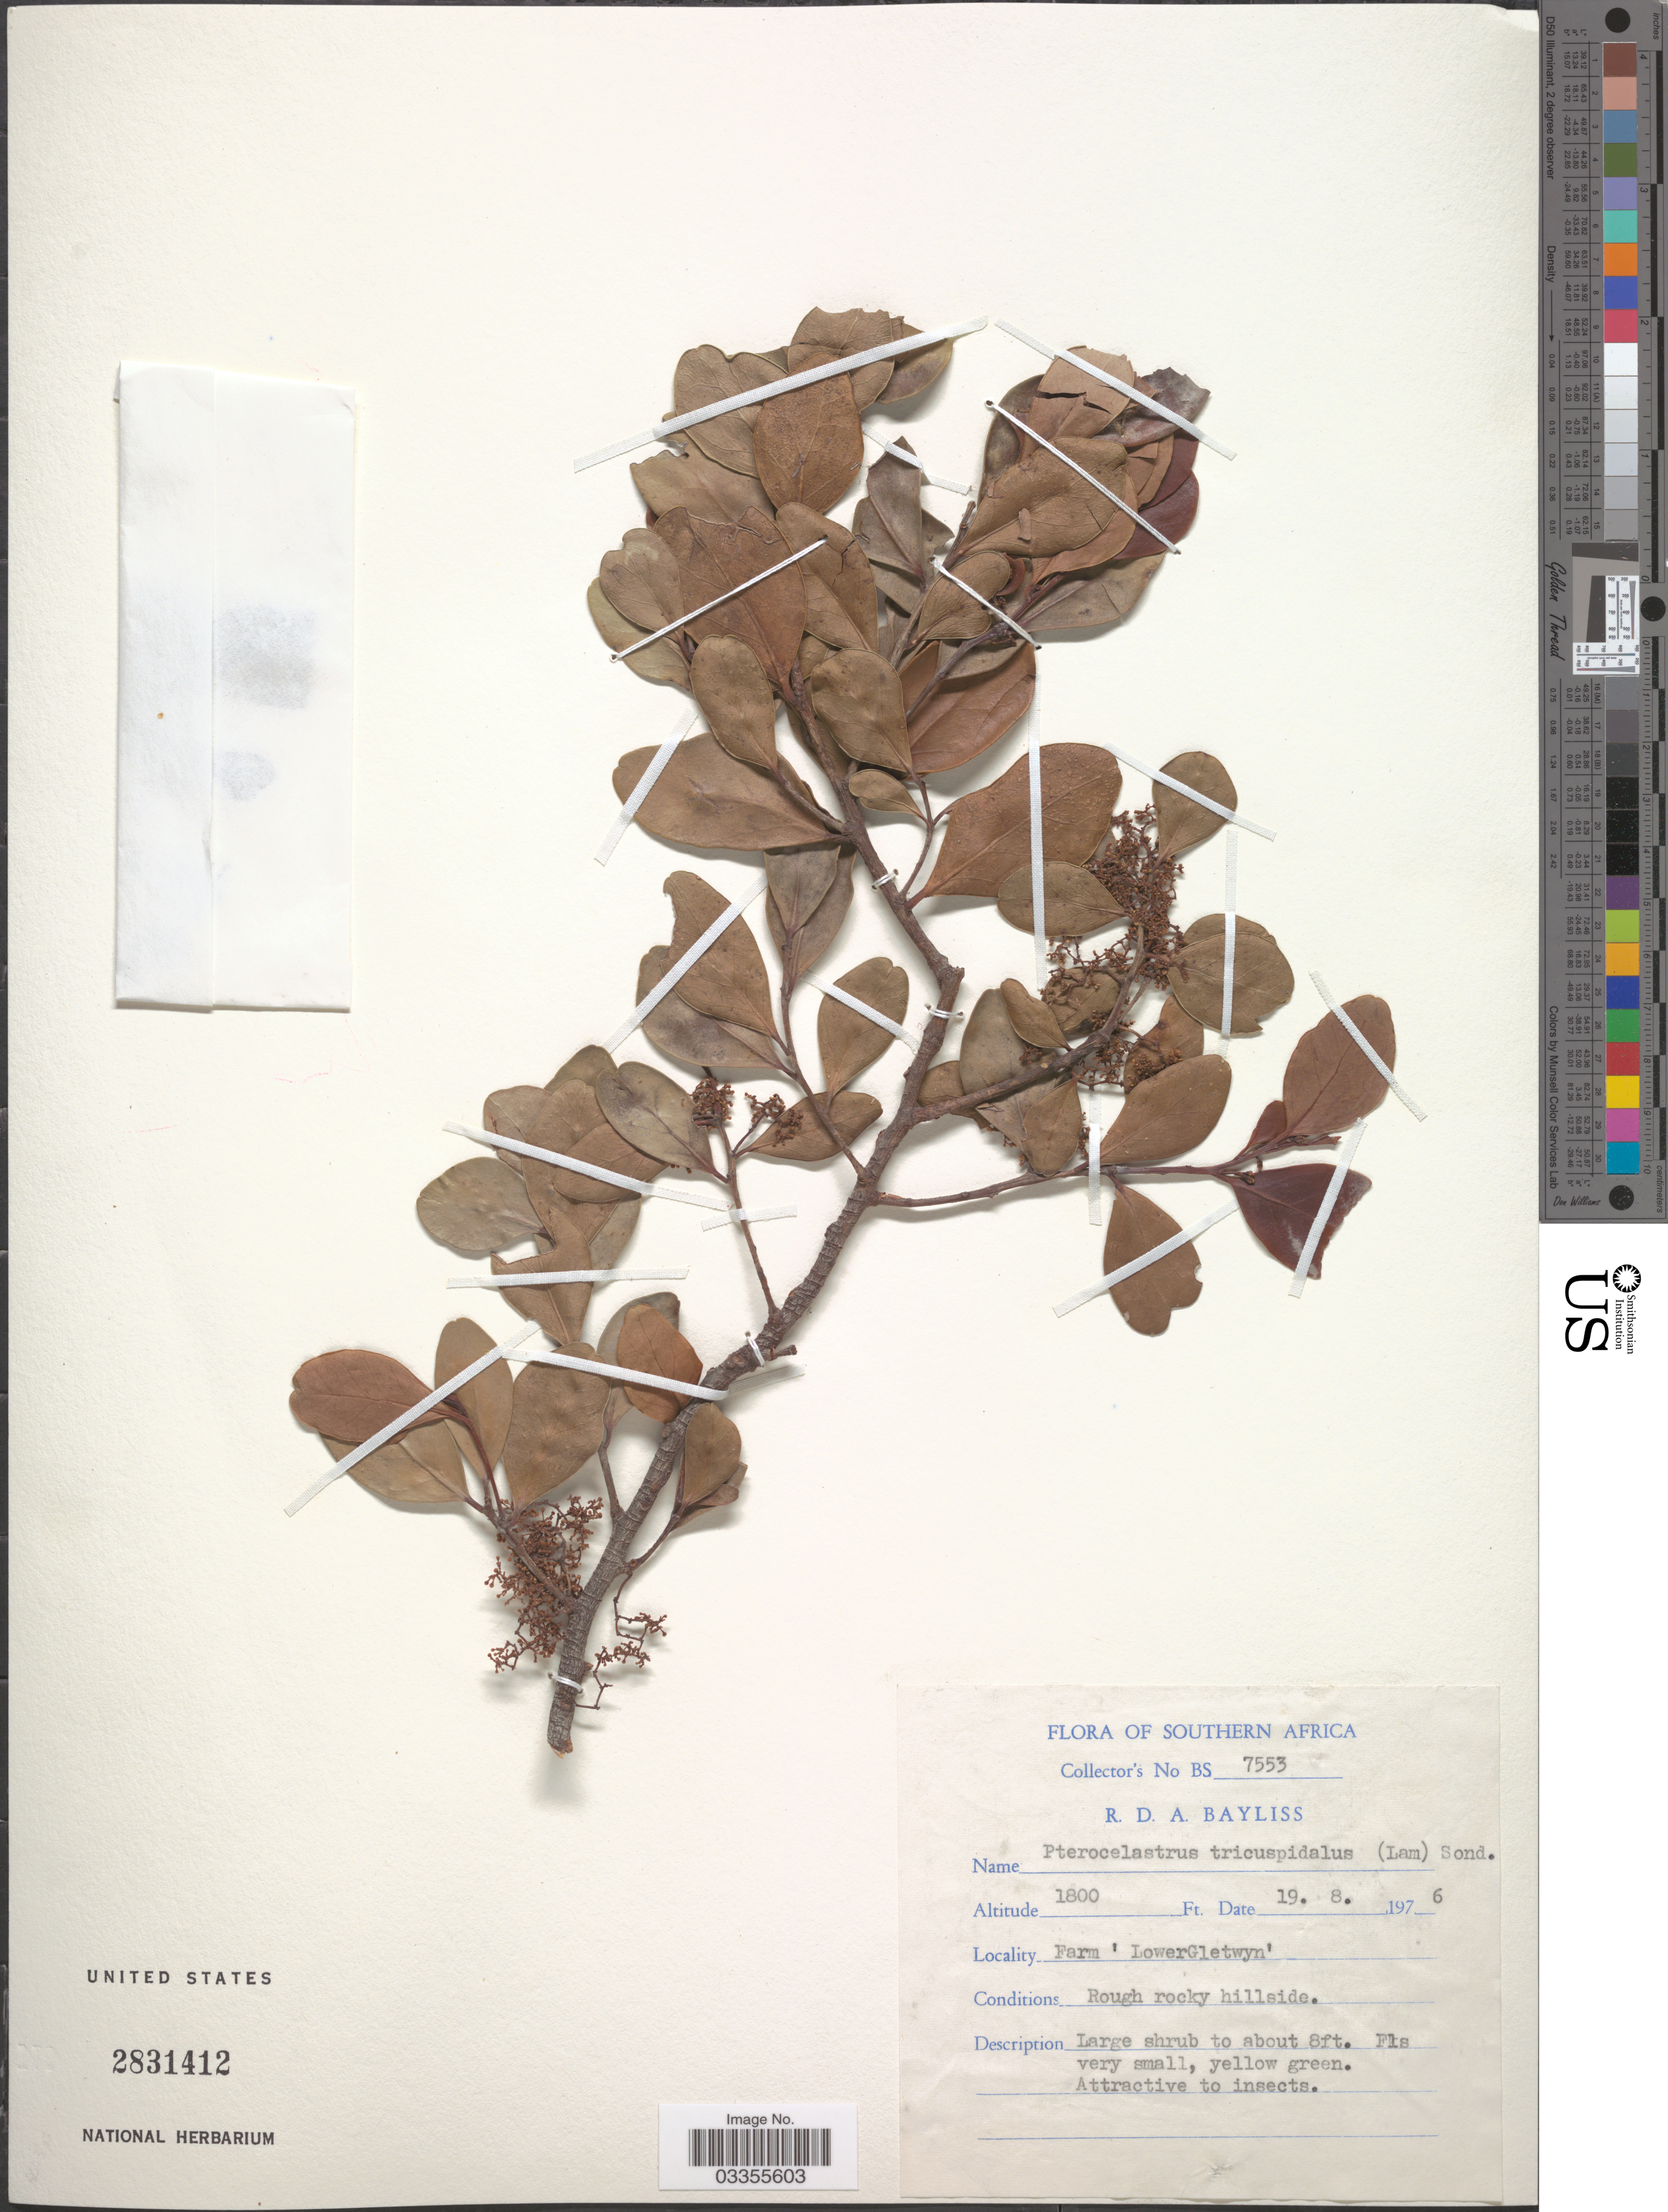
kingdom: Plantae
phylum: Tracheophyta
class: Magnoliopsida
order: Celastrales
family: Celastraceae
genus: Pterocelastrus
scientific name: Pterocelastrus tricuspidatus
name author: Walp.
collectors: R. Bayliss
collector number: BS 7553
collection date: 1976-08-19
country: South Africa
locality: Southern Africa. Farm 'LowerGletwyn'.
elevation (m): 549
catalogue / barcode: US 2831412